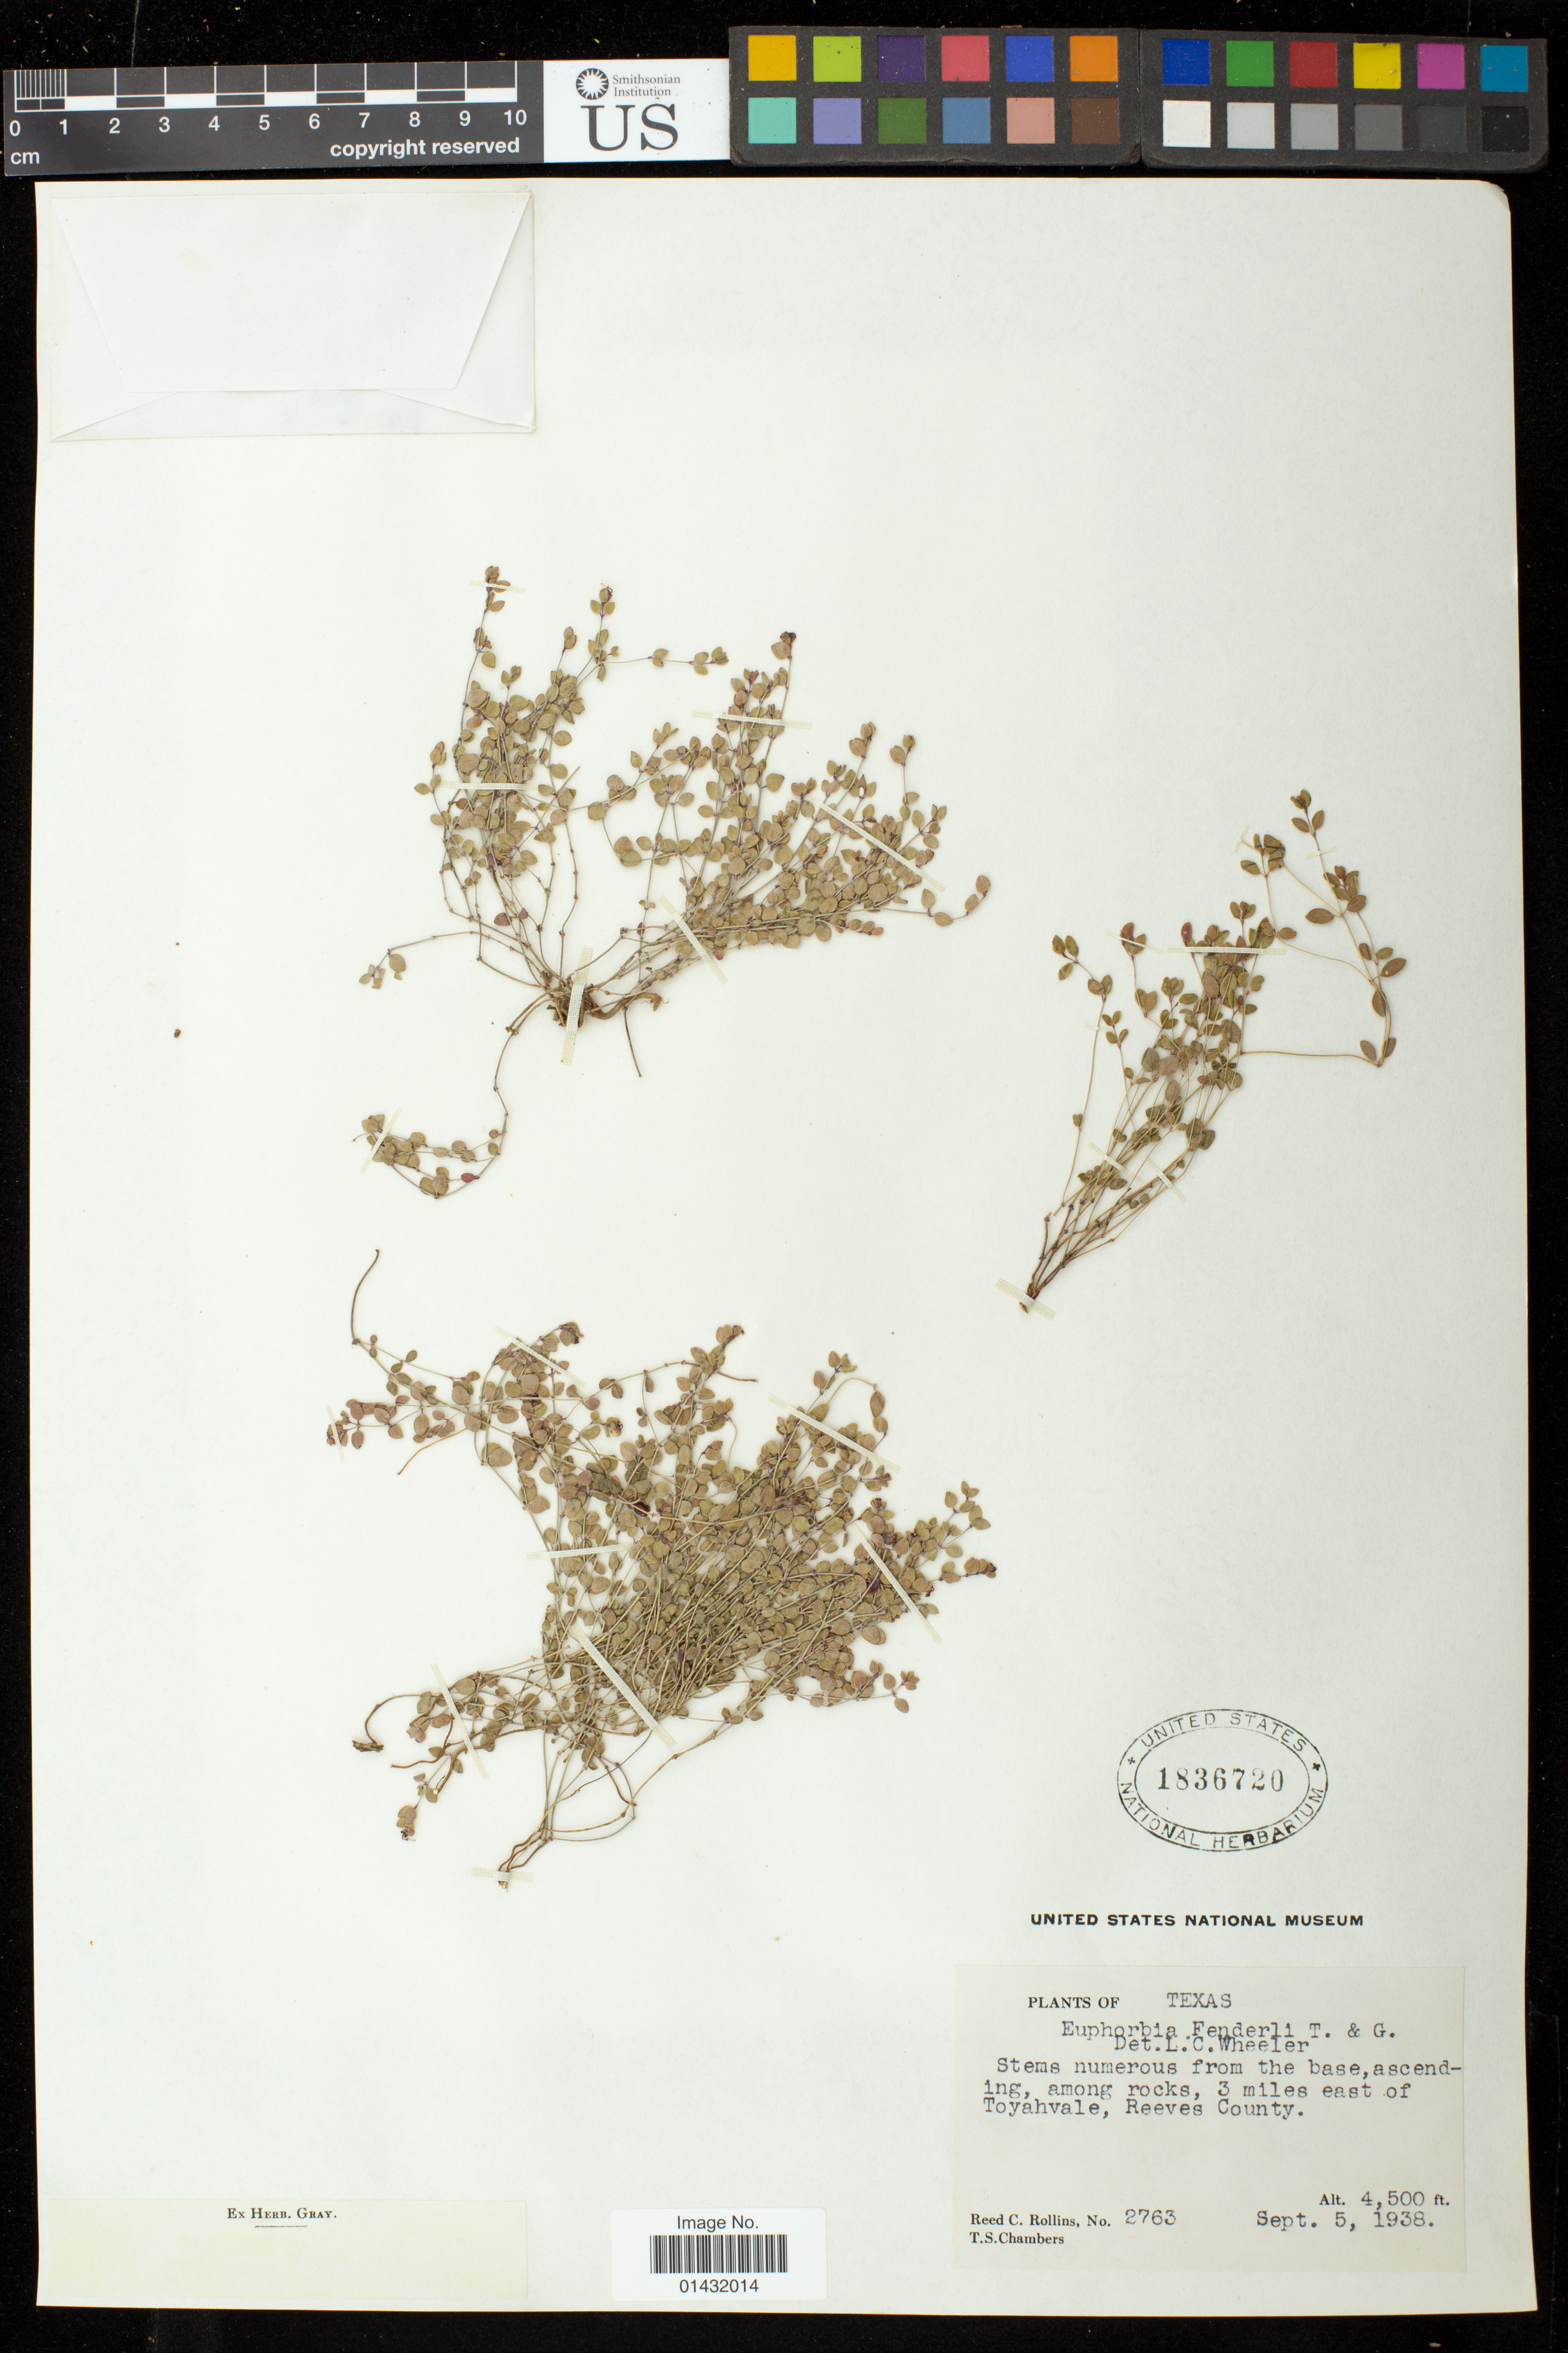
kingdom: Plantae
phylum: Tracheophyta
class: Magnoliopsida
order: Malpighiales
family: Euphorbiaceae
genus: Euphorbia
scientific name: Euphorbia fendleri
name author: Torr. & A. Gray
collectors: R. C. Rollins & T. Chambers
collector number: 2763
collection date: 1938-09-05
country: United States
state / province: Texas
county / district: Reeves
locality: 3 miles east of Toyahvale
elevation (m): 1372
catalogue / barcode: US 1836720